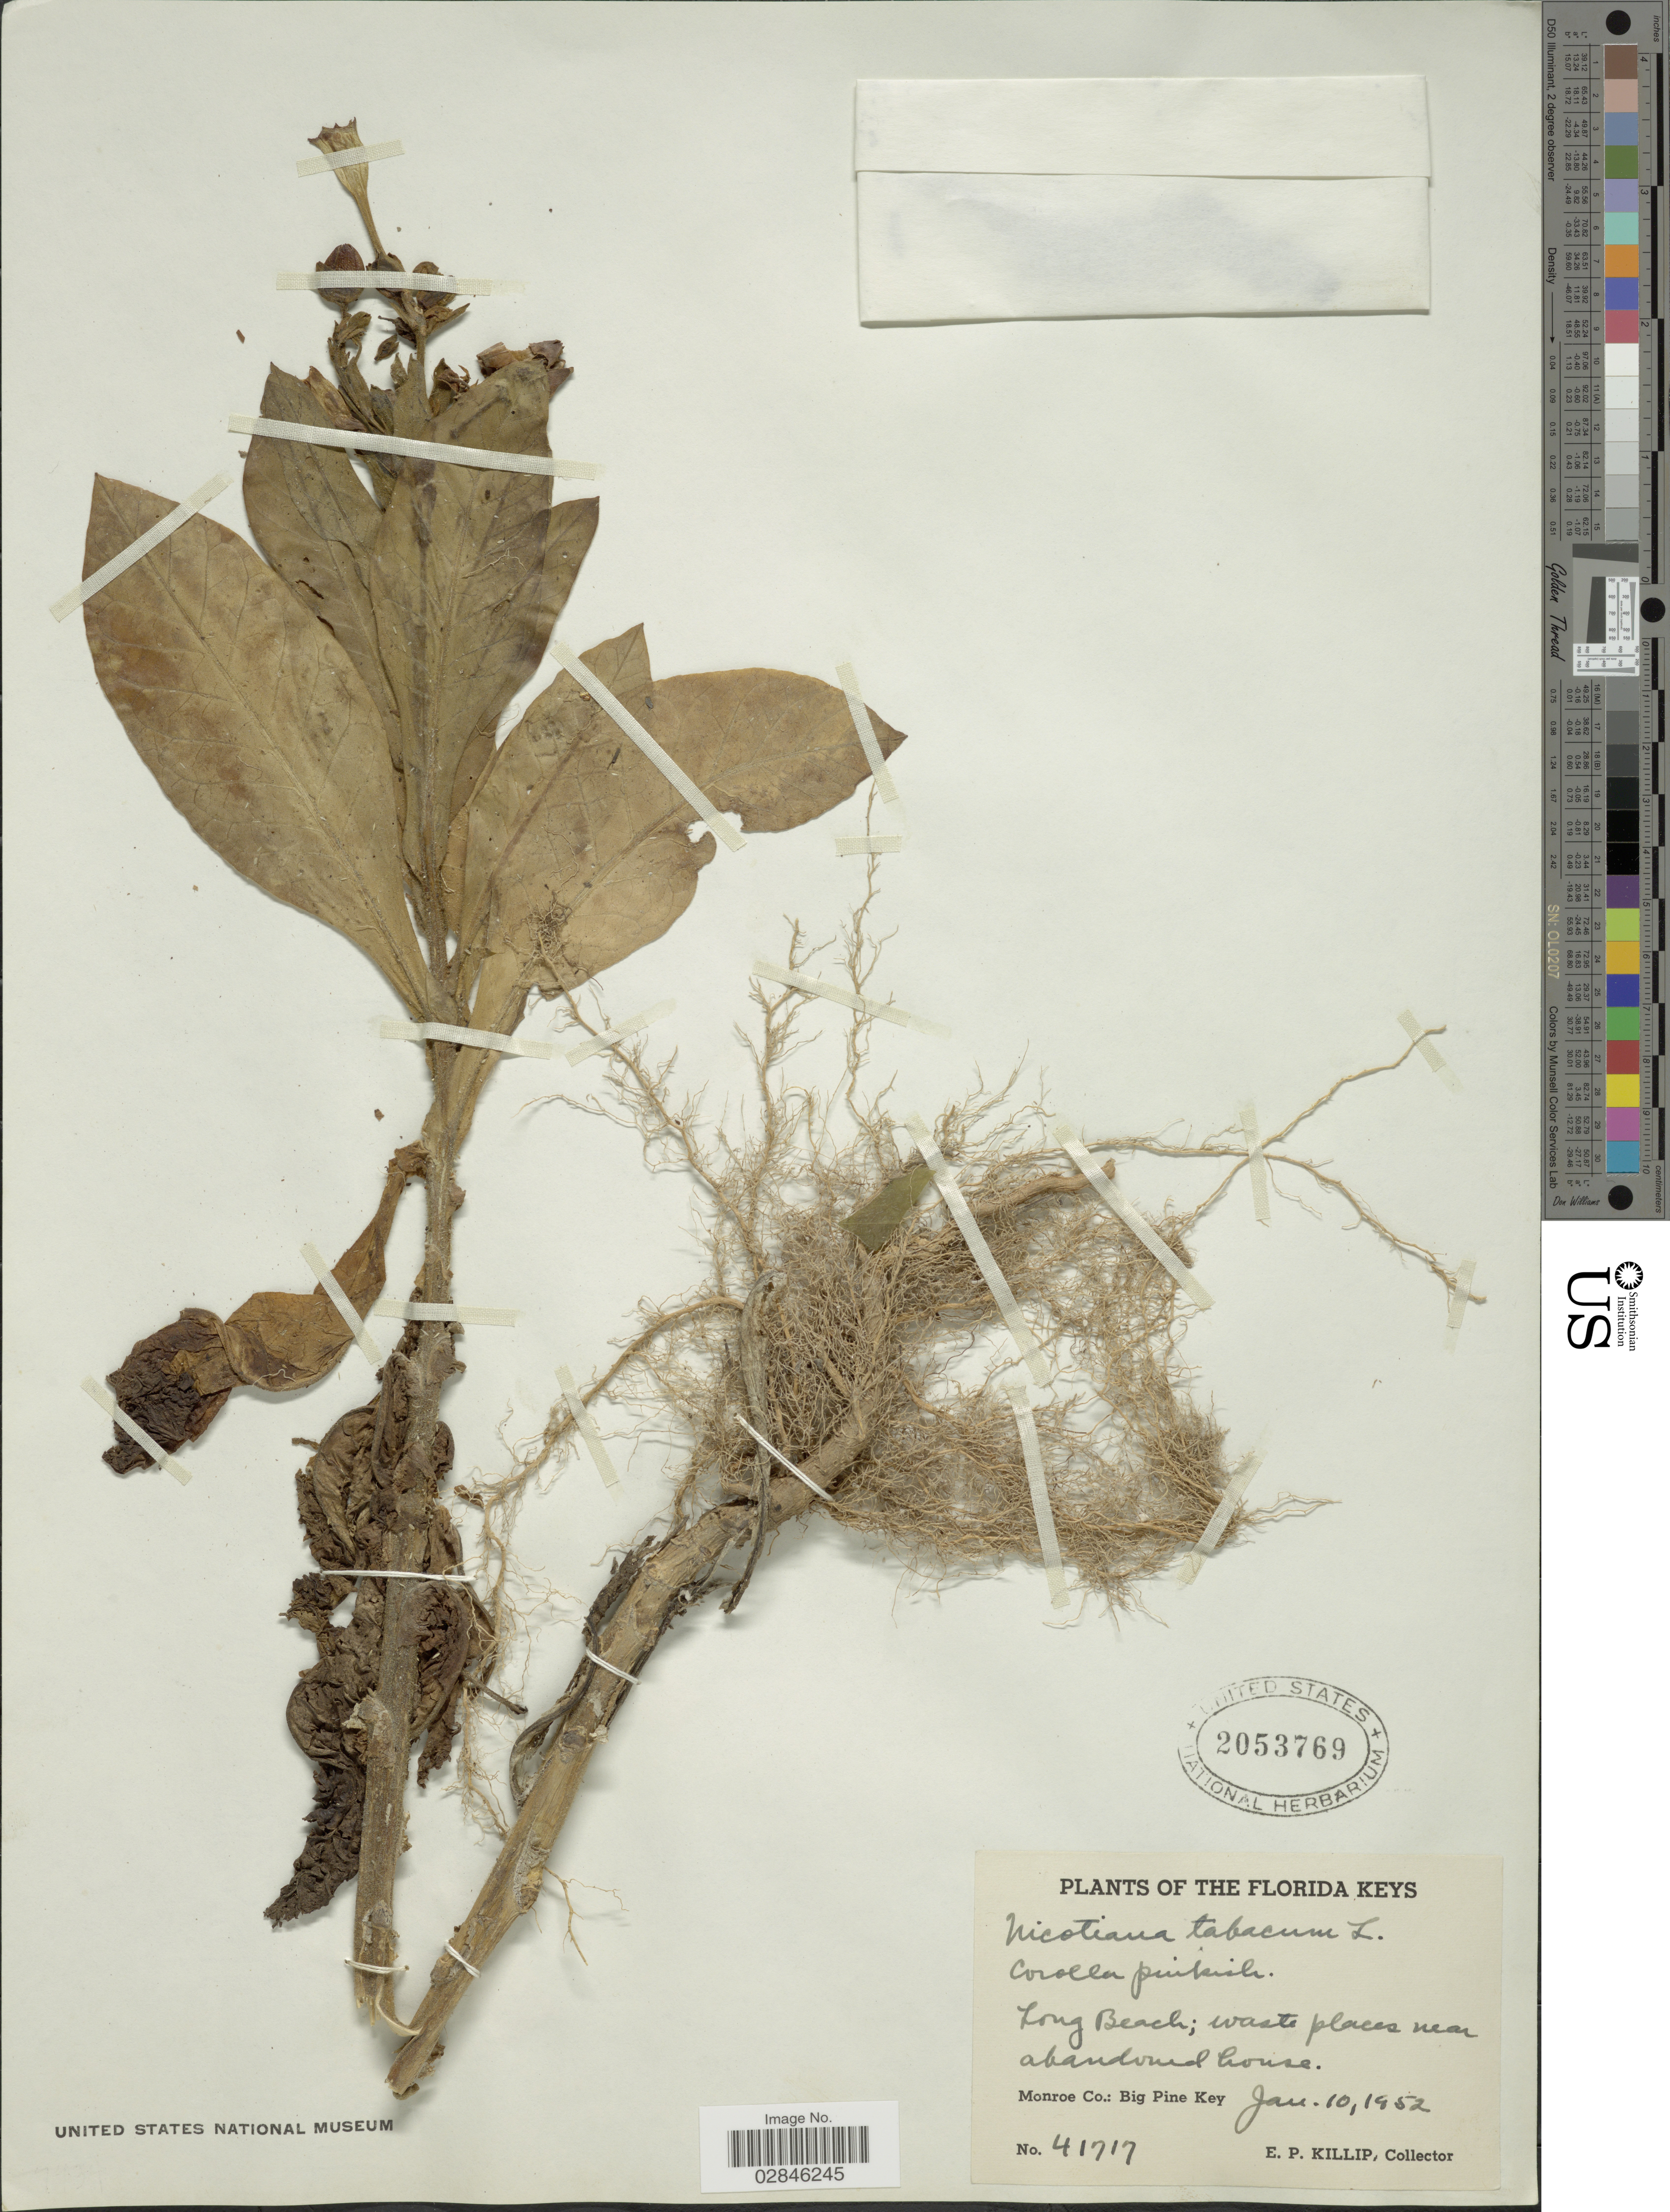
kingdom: Plantae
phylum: Tracheophyta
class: Magnoliopsida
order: Solanales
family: Solanaceae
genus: Nicotiana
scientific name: Nicotiana tabacum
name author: L.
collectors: E. P. Killip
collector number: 41717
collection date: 1952-01-10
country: United States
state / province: Florida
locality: The Florida Keys. Long Beach. Monroe Co.: Big Pine Key.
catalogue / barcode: US 2053769